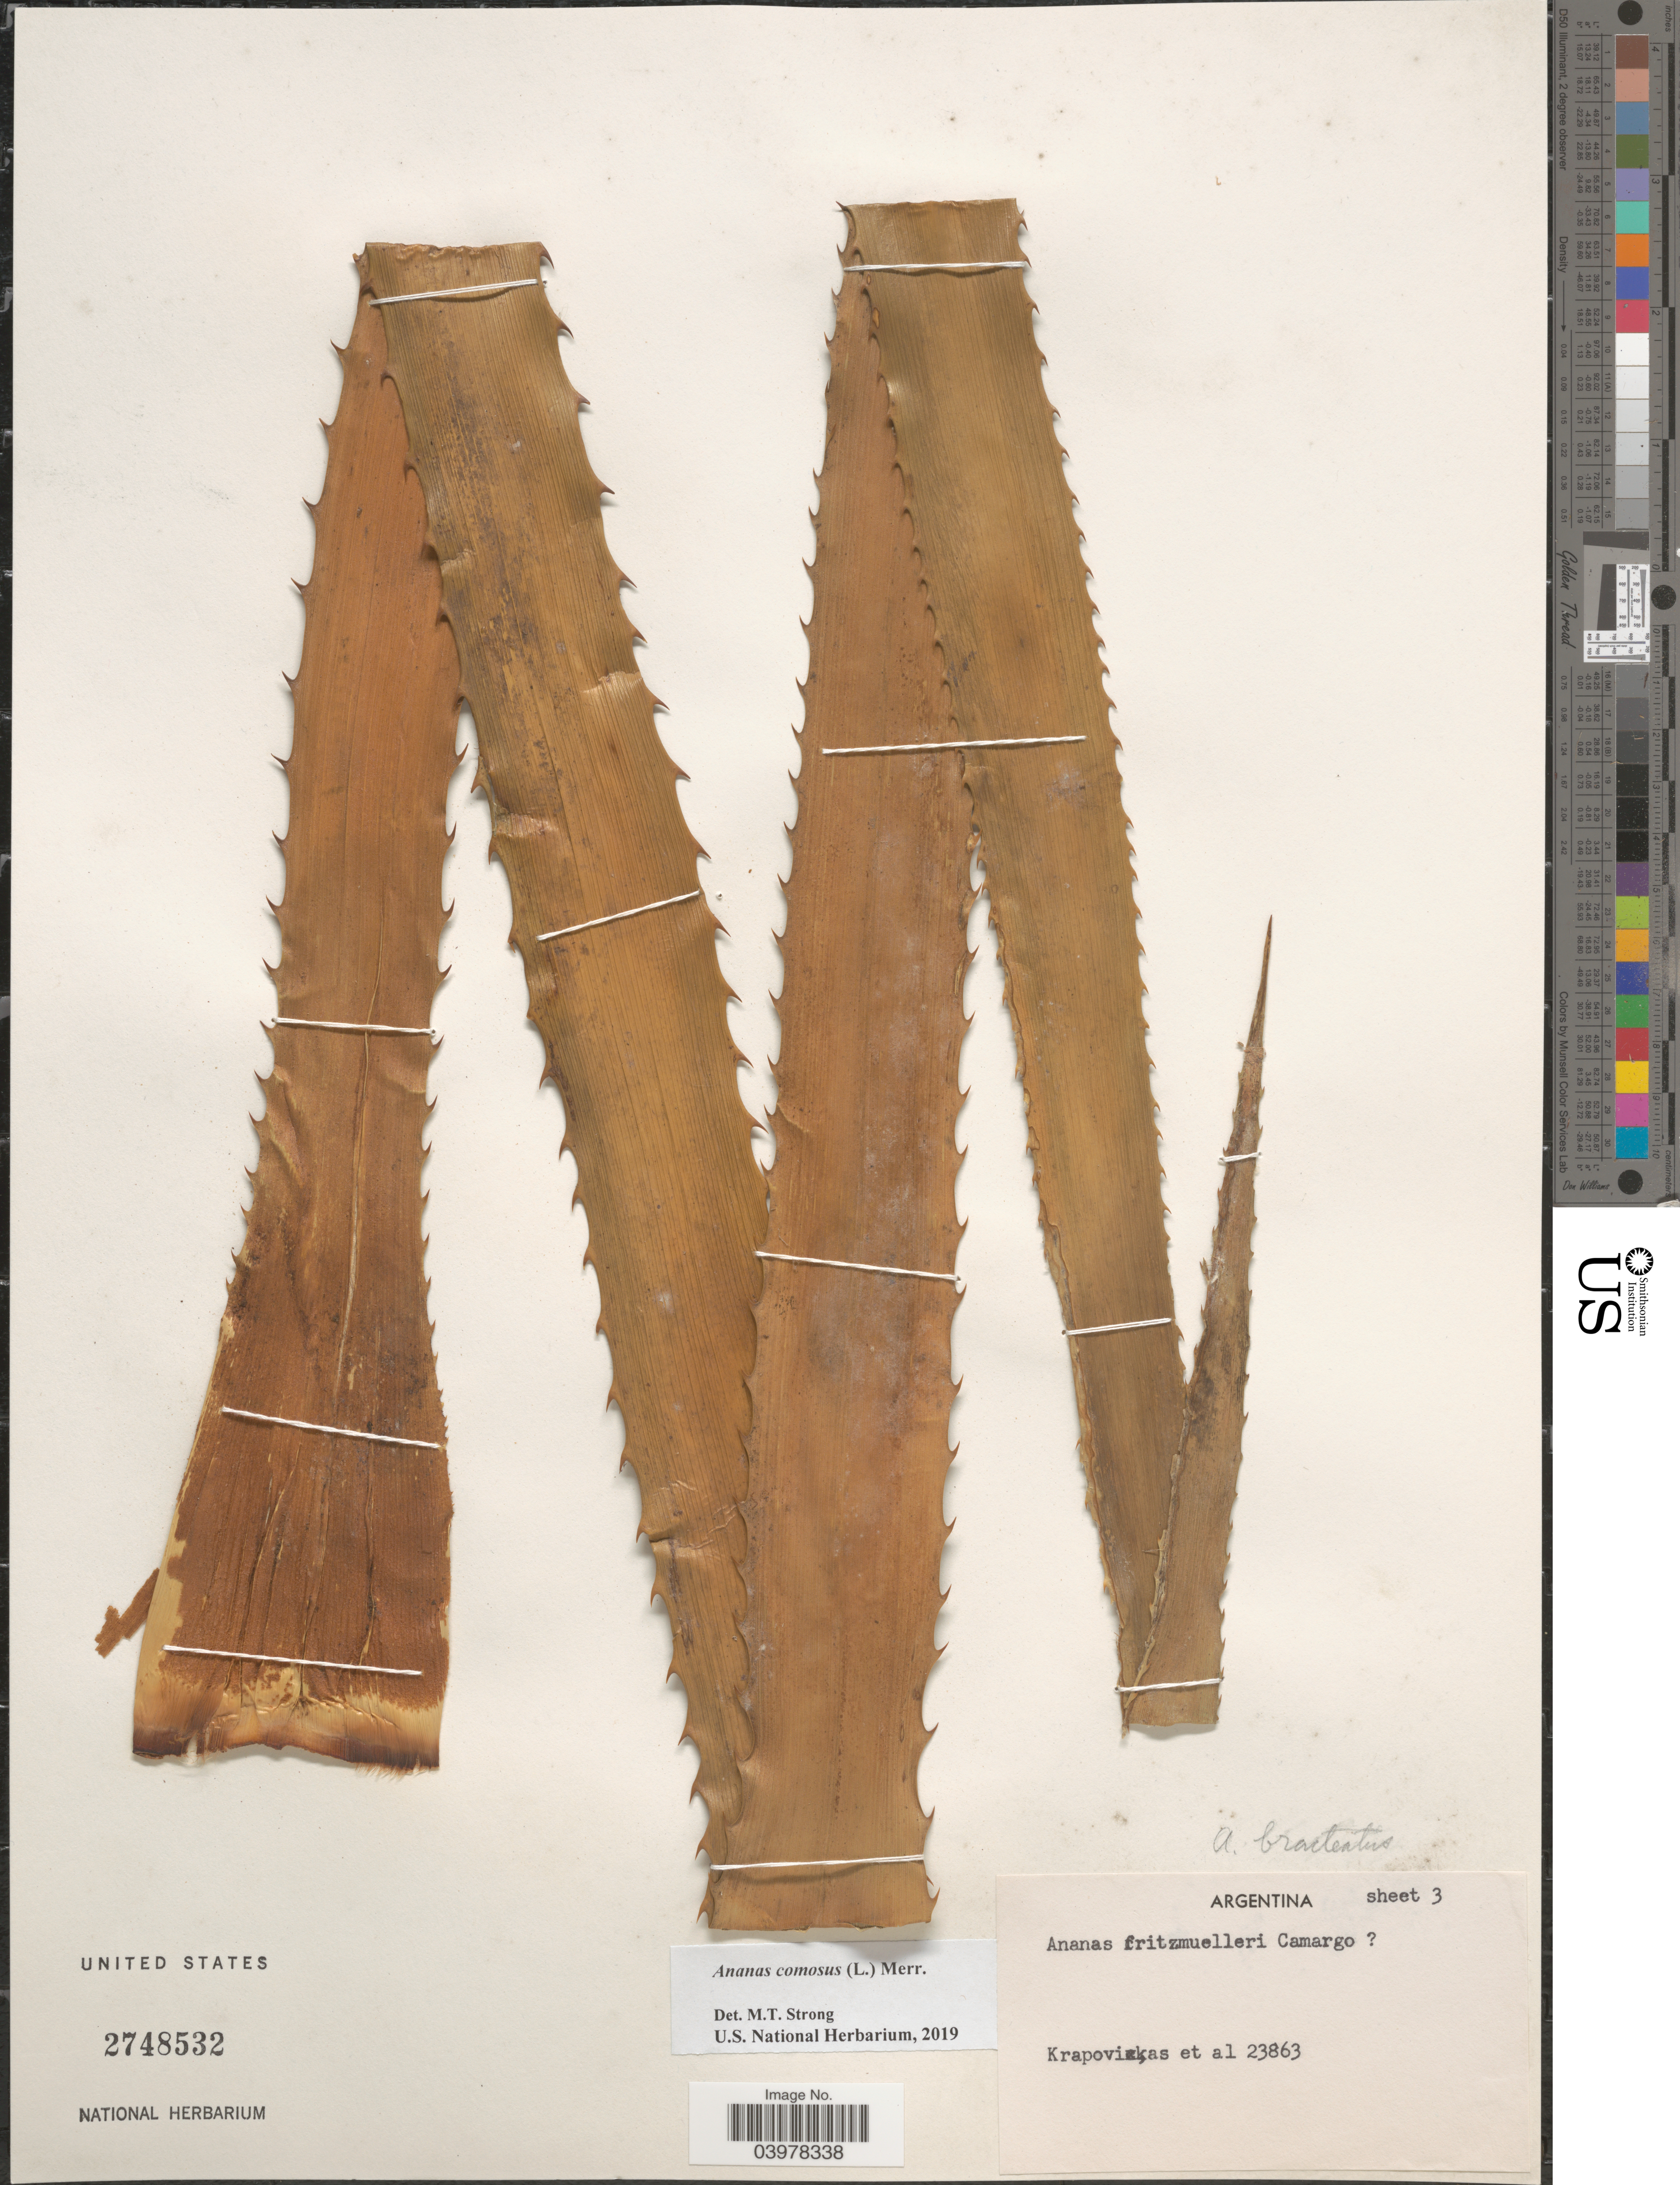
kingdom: Plantae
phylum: Tracheophyta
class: Liliopsida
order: Poales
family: Bromeliaceae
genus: Ananas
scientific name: Ananas comosus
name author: (L.) Merr.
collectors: Krapovickas & et al.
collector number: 23863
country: Argentina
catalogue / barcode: US 2748532